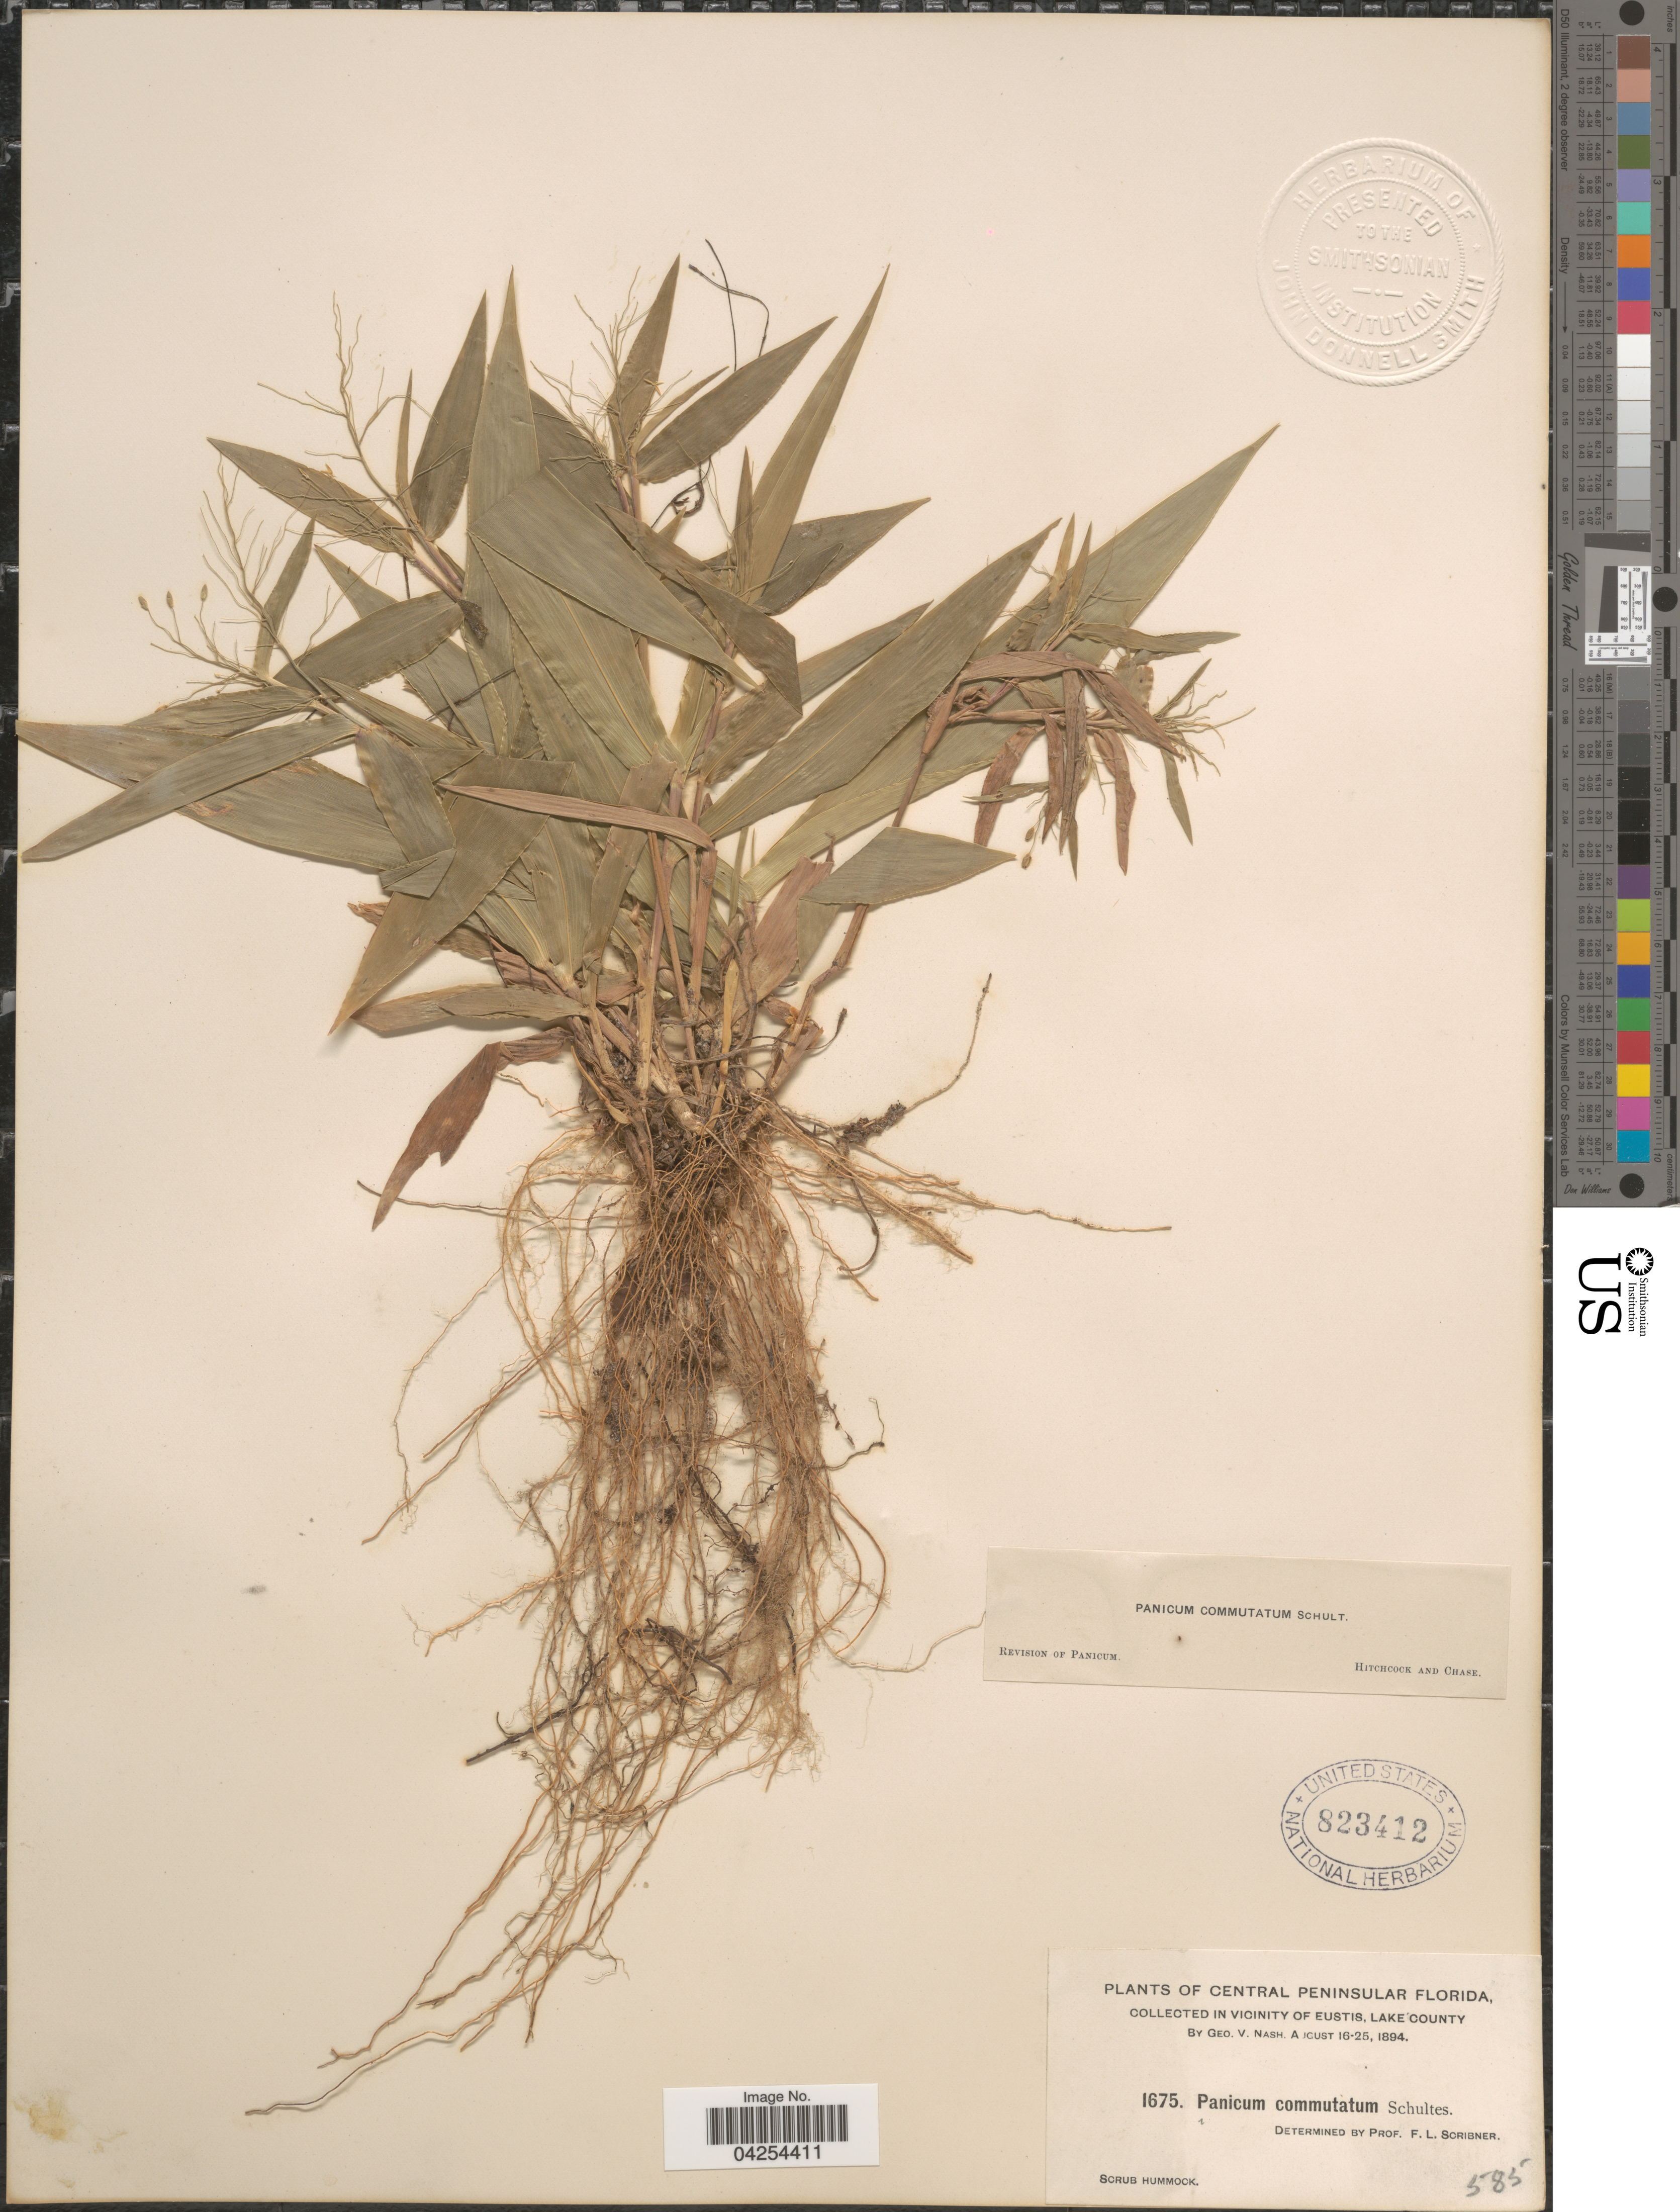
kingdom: Plantae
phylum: Tracheophyta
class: Liliopsida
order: Poales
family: Poaceae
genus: Dichanthelium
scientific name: Dichanthelium commutatum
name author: (Schult.) Gould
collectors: G. V. Nash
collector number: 1675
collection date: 1894-08-16/1894-08-25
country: United States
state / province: Florida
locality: Central Peninsular Florida. In Vicinity Of Eustis, Lake County.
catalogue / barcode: US 823412